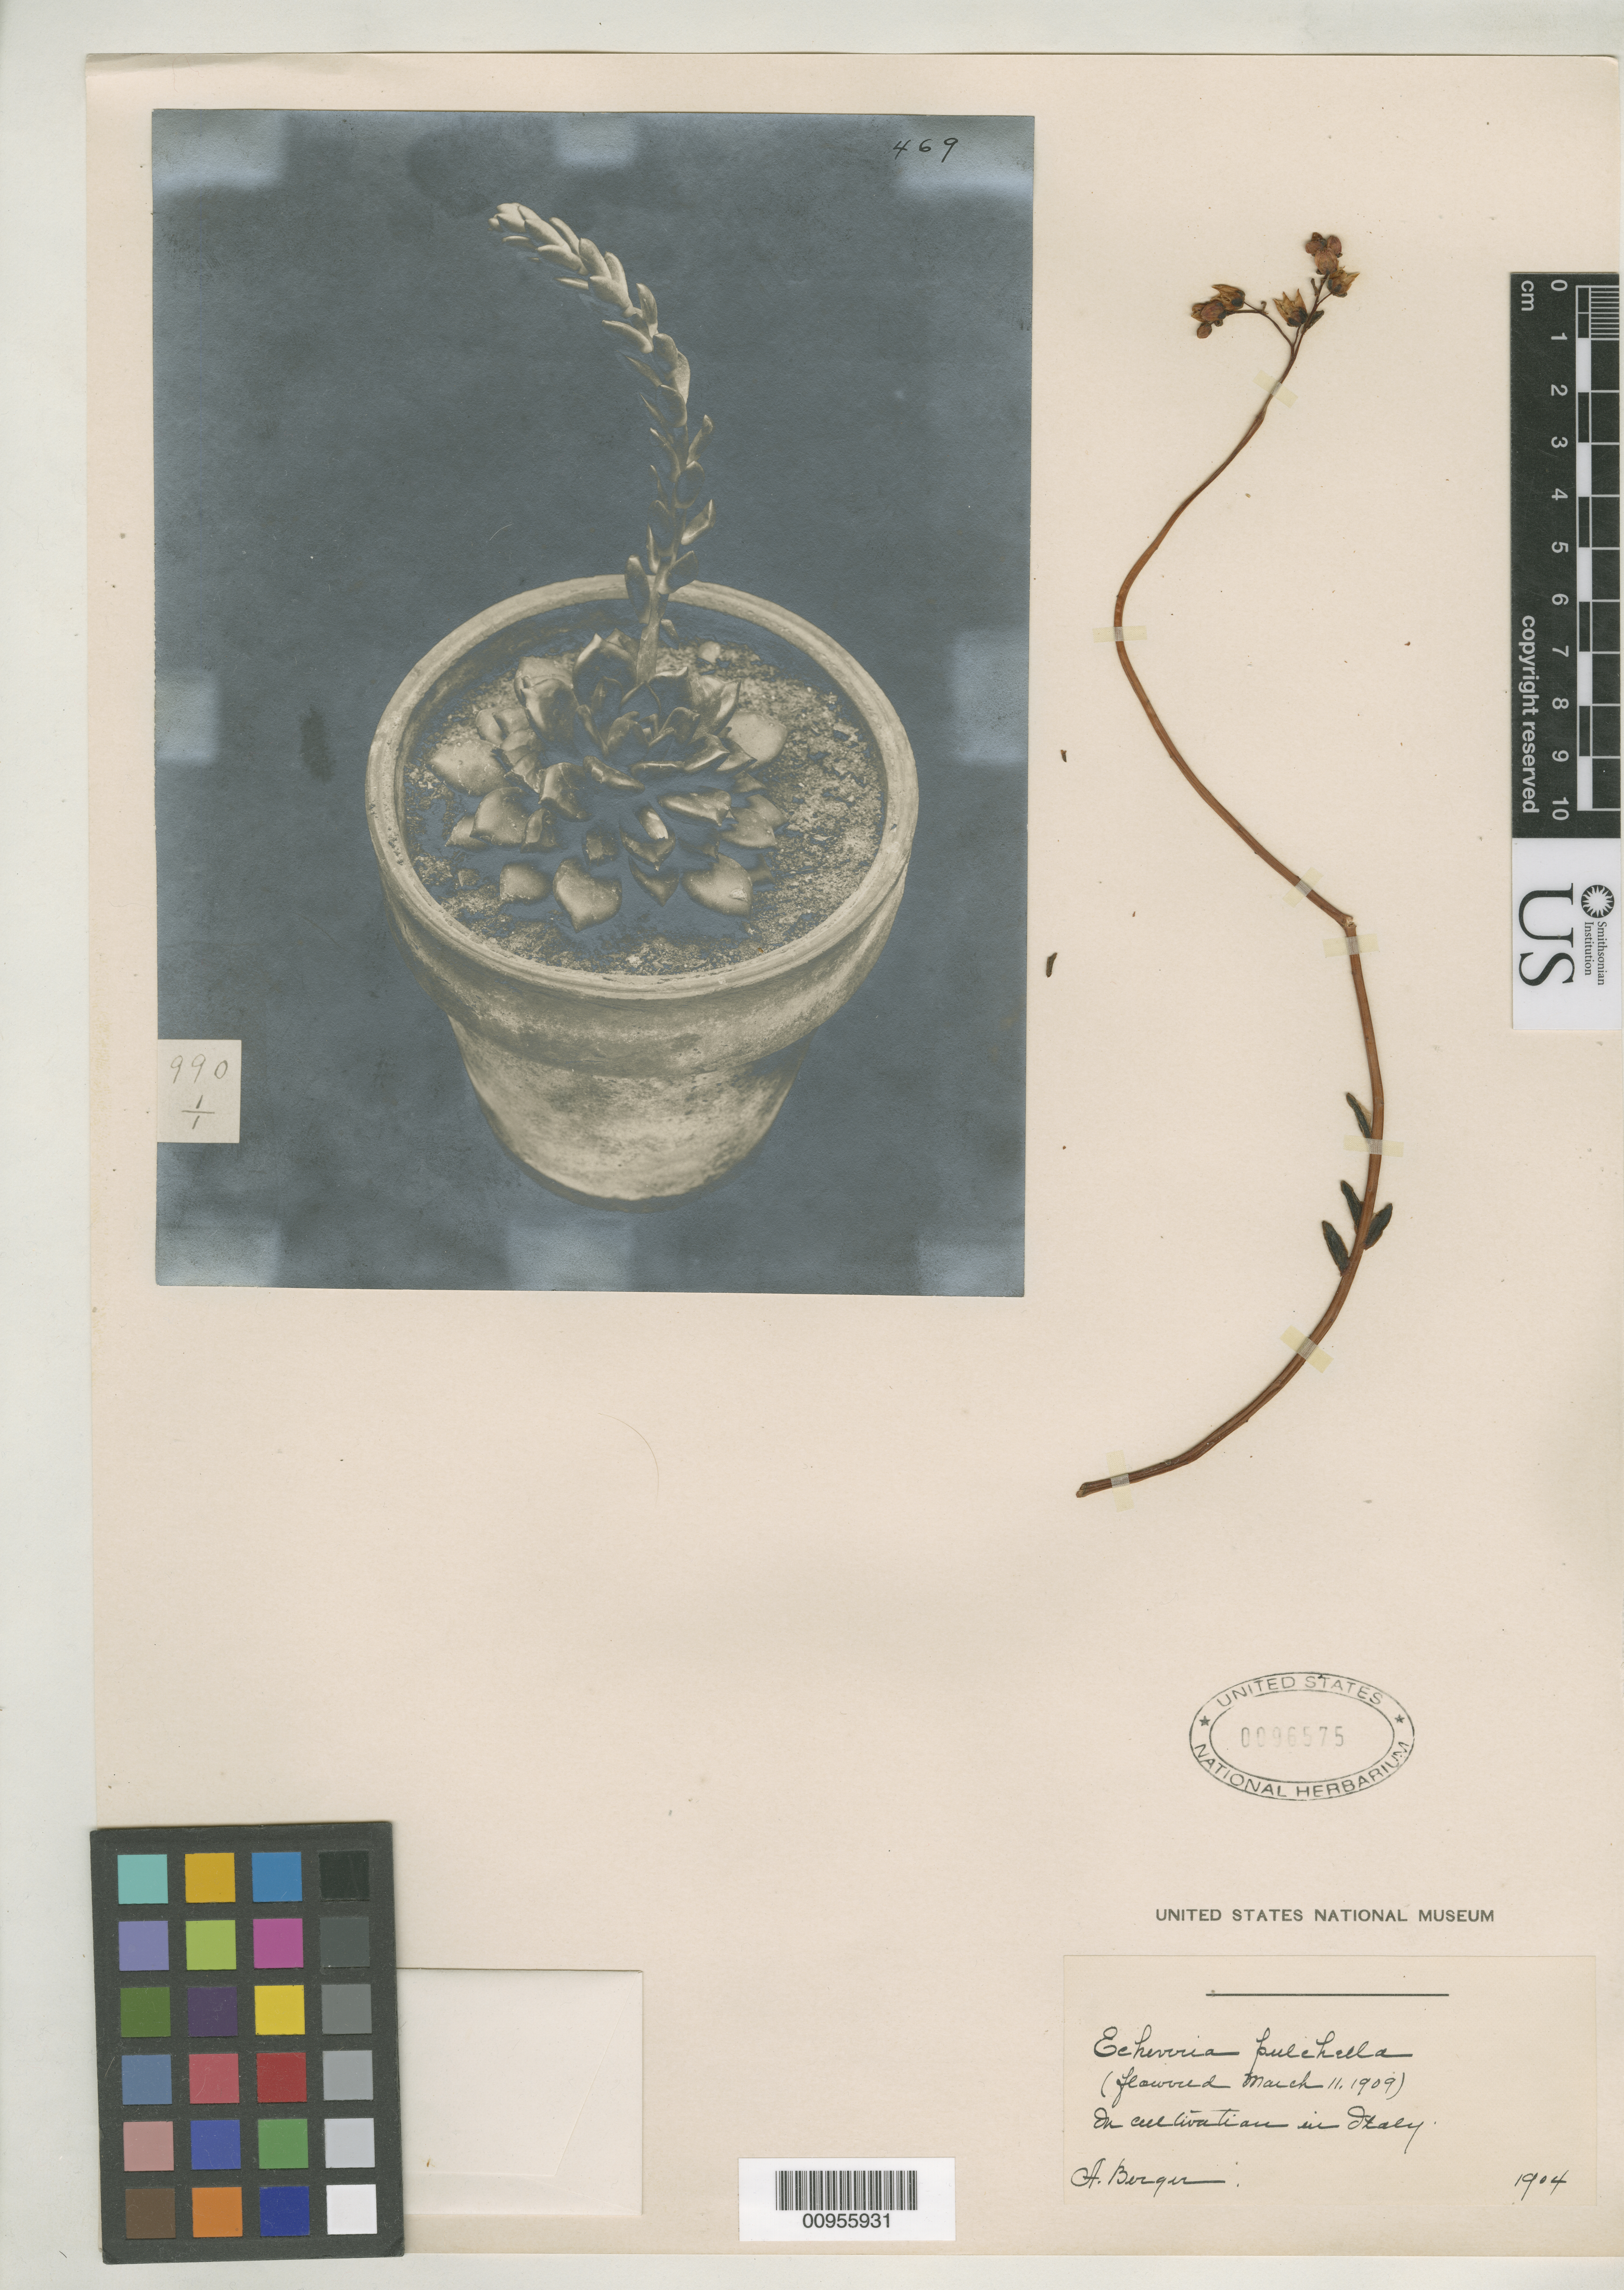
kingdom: Plantae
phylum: Tracheophyta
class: Magnoliopsida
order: Saxifragales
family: Crassulaceae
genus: Echeveria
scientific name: Echeveria pulchella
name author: A. Berger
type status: Clonotype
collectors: A. Berger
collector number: s.n. 1904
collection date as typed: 11 Mar 1909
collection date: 1909-03-11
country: Mexico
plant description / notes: Published as "Sedum-Cotyledon-Echeveria pulchella", possibly intended as alternative names.; Label, "In cultivation in Italy." No type designated, probably typified by illustration. This specimen ambiguously cited as "type" by Walther in Echeveria: 710-711 (1974), but is probably clonotype material.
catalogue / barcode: US 96575